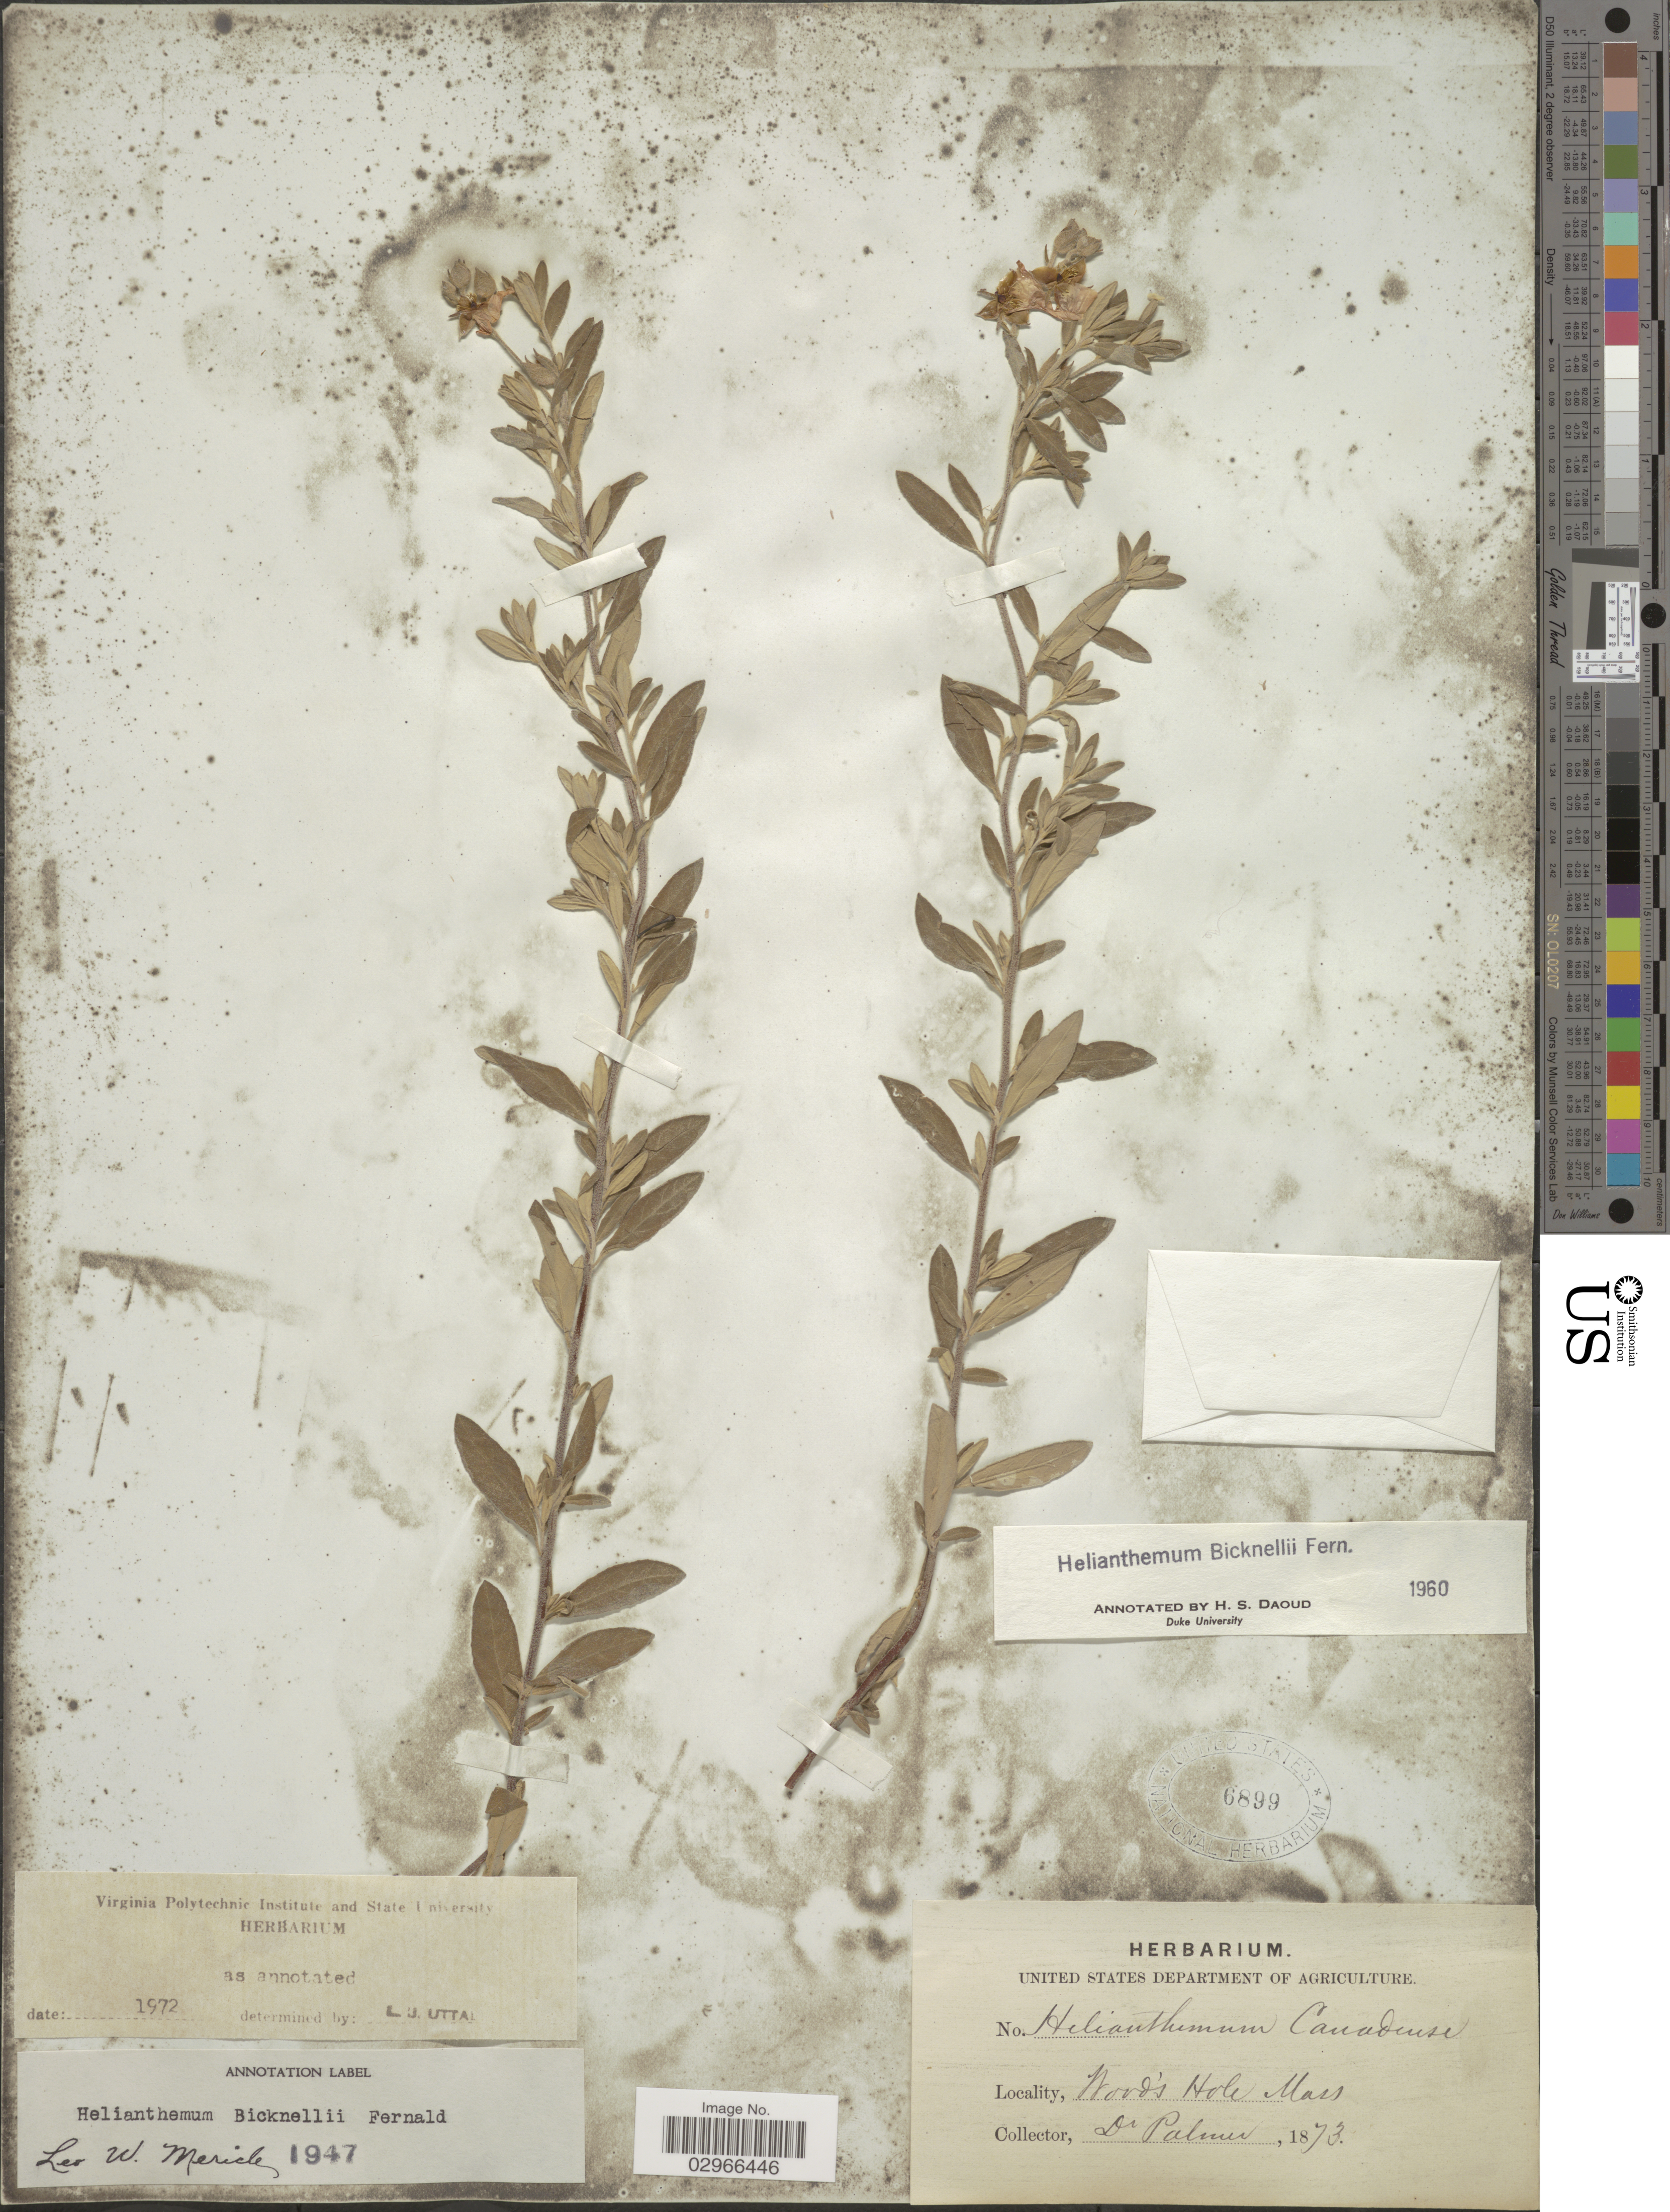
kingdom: Plantae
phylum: Tracheophyta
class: Magnoliopsida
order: Malvales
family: Cistaceae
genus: Helianthemum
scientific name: Helianthemum bicknellii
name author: Fernald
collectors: Palmer, --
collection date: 1873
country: United States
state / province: Massachusetts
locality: Wood's Hole, Mass.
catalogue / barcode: US 6899